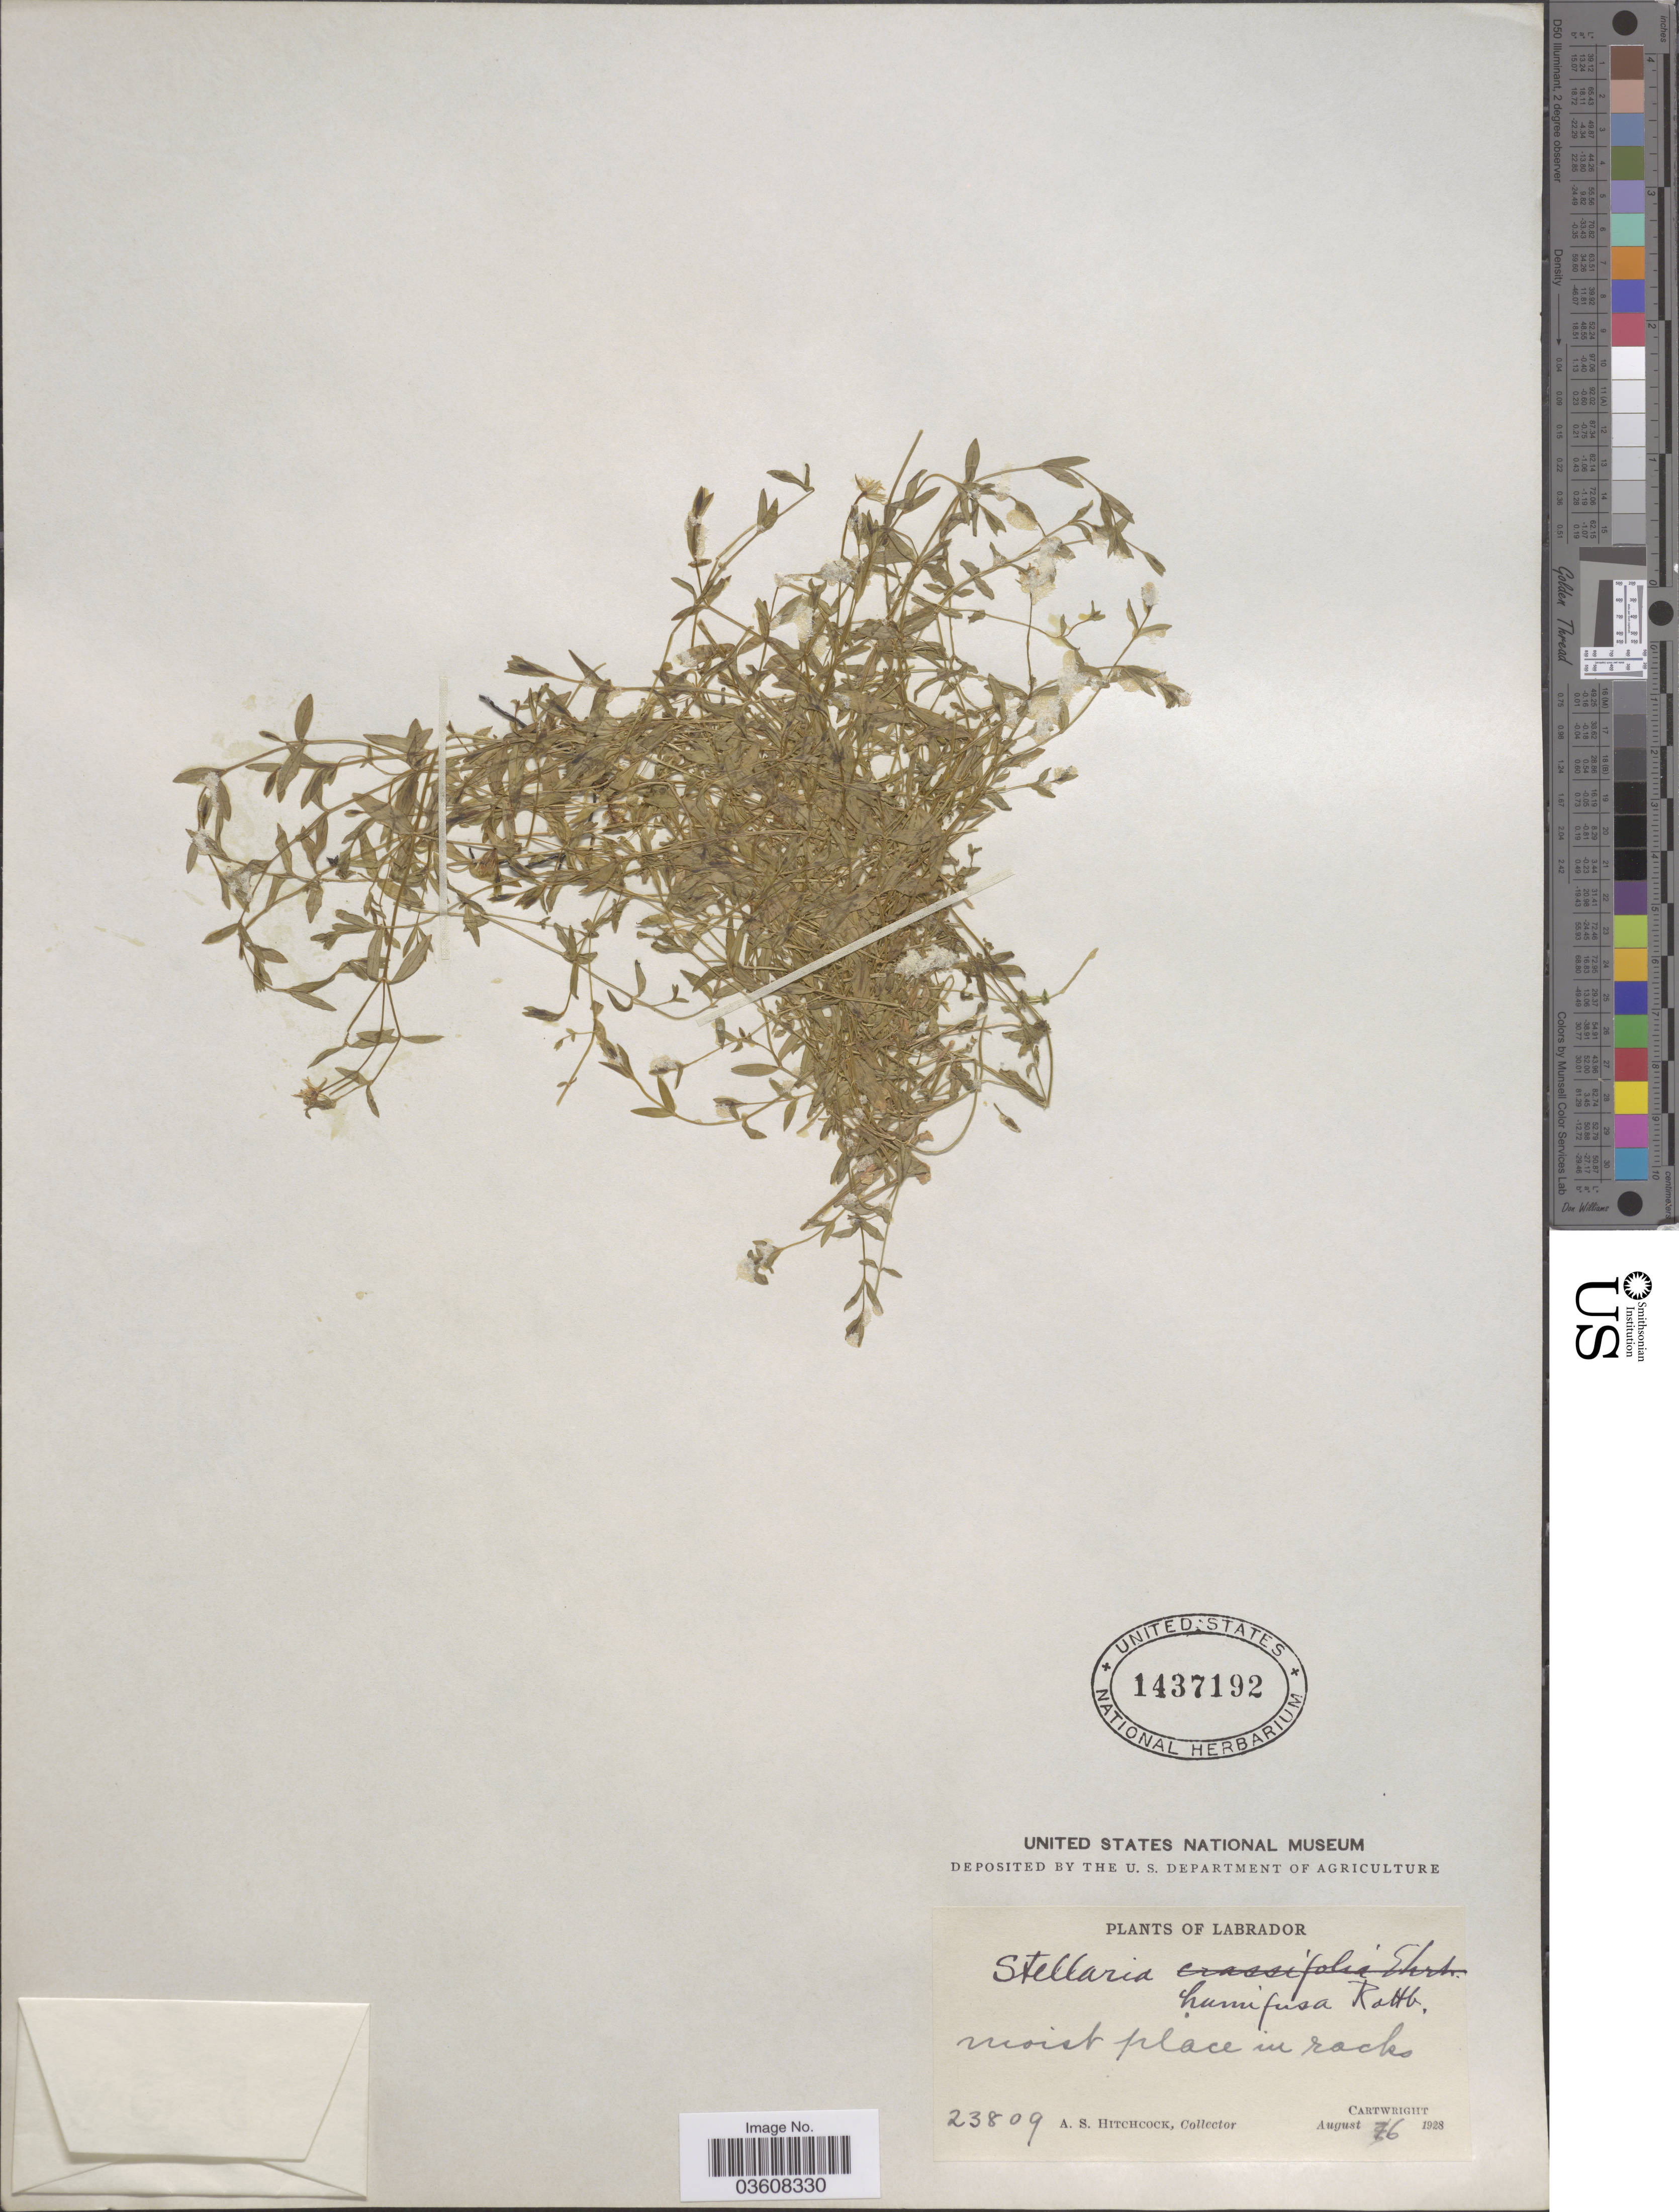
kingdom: Plantae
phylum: Tracheophyta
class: Magnoliopsida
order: Caryophyllales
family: Caryophyllaceae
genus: Stellaria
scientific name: Stellaria humifusa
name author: Rottb.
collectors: A. S. Hitchcock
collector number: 23809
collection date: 1928-08-06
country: Canada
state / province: Newfoundland and Labrador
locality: Labrador. Cartwright.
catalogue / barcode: US 1437192